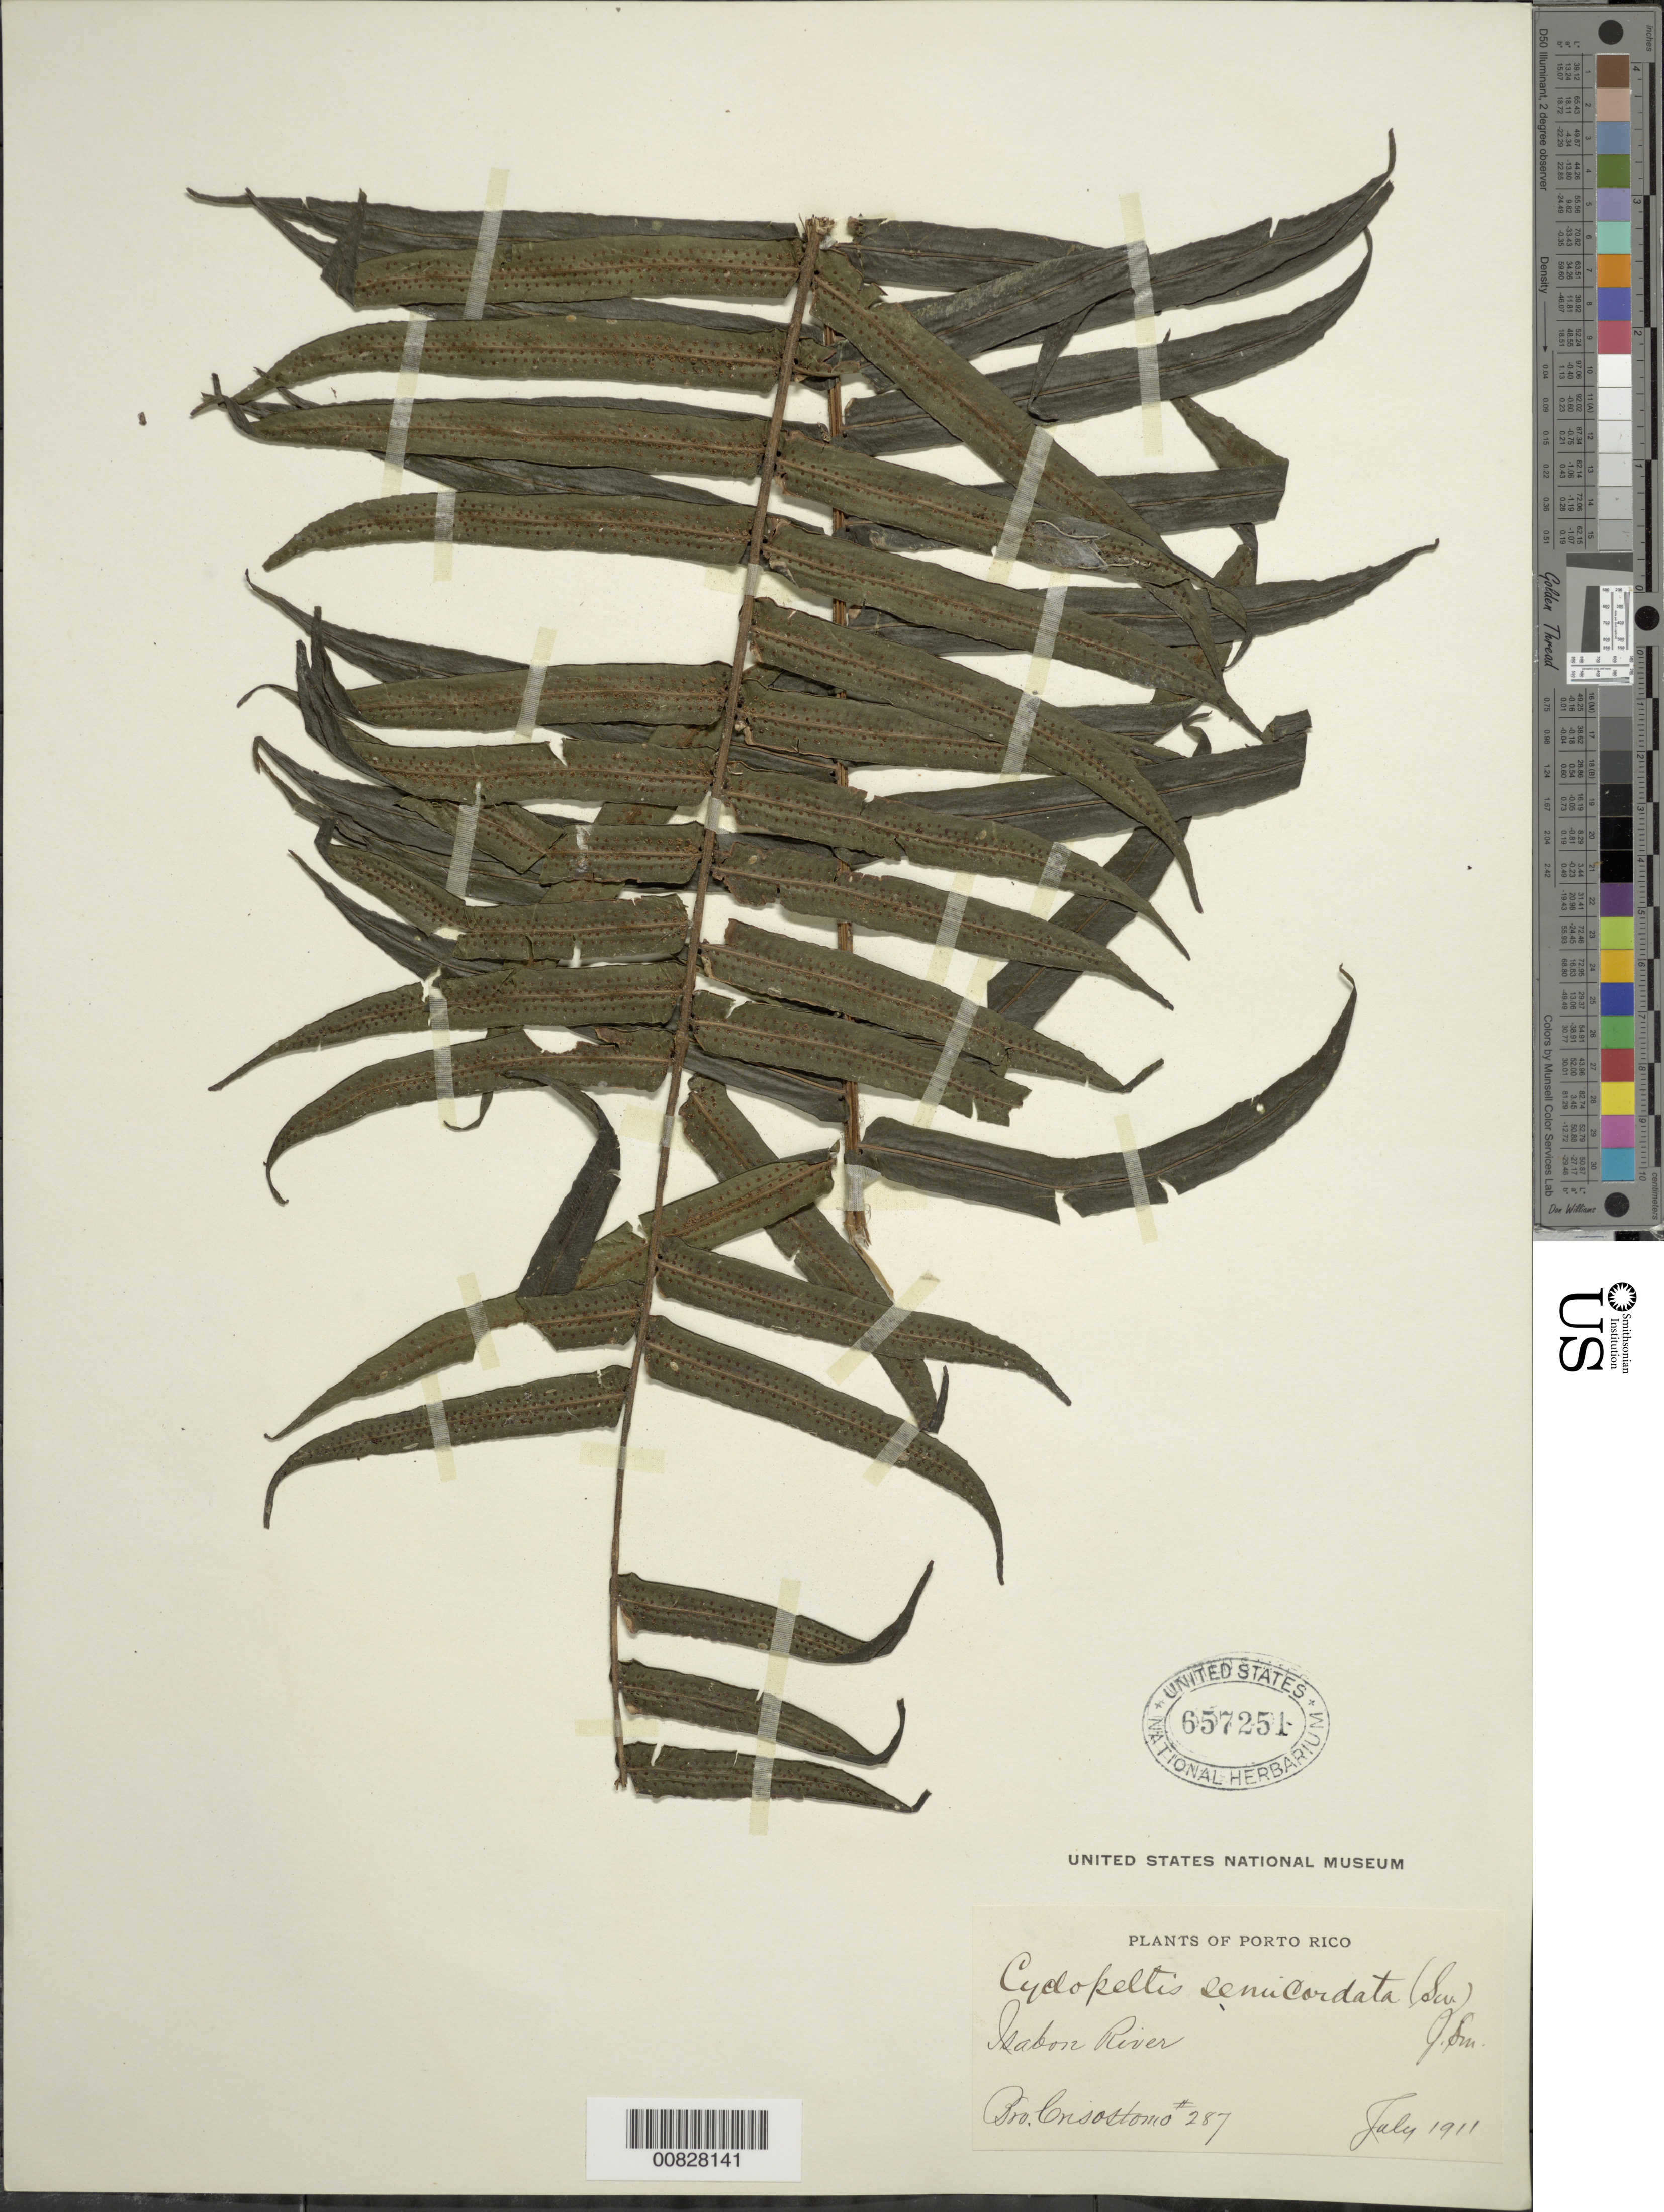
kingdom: Plantae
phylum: Tracheophyta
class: Polypodiopsida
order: Polypodiales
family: Lomariopsidaceae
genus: Cyclopeltis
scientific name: Cyclopeltis semicordata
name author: (Sw.) J. Sm.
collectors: B. Crisostomo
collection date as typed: Jul 1911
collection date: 1911-07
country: Puerto Rico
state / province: Ponce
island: Puerto Rico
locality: Isabon River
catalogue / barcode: US 657251